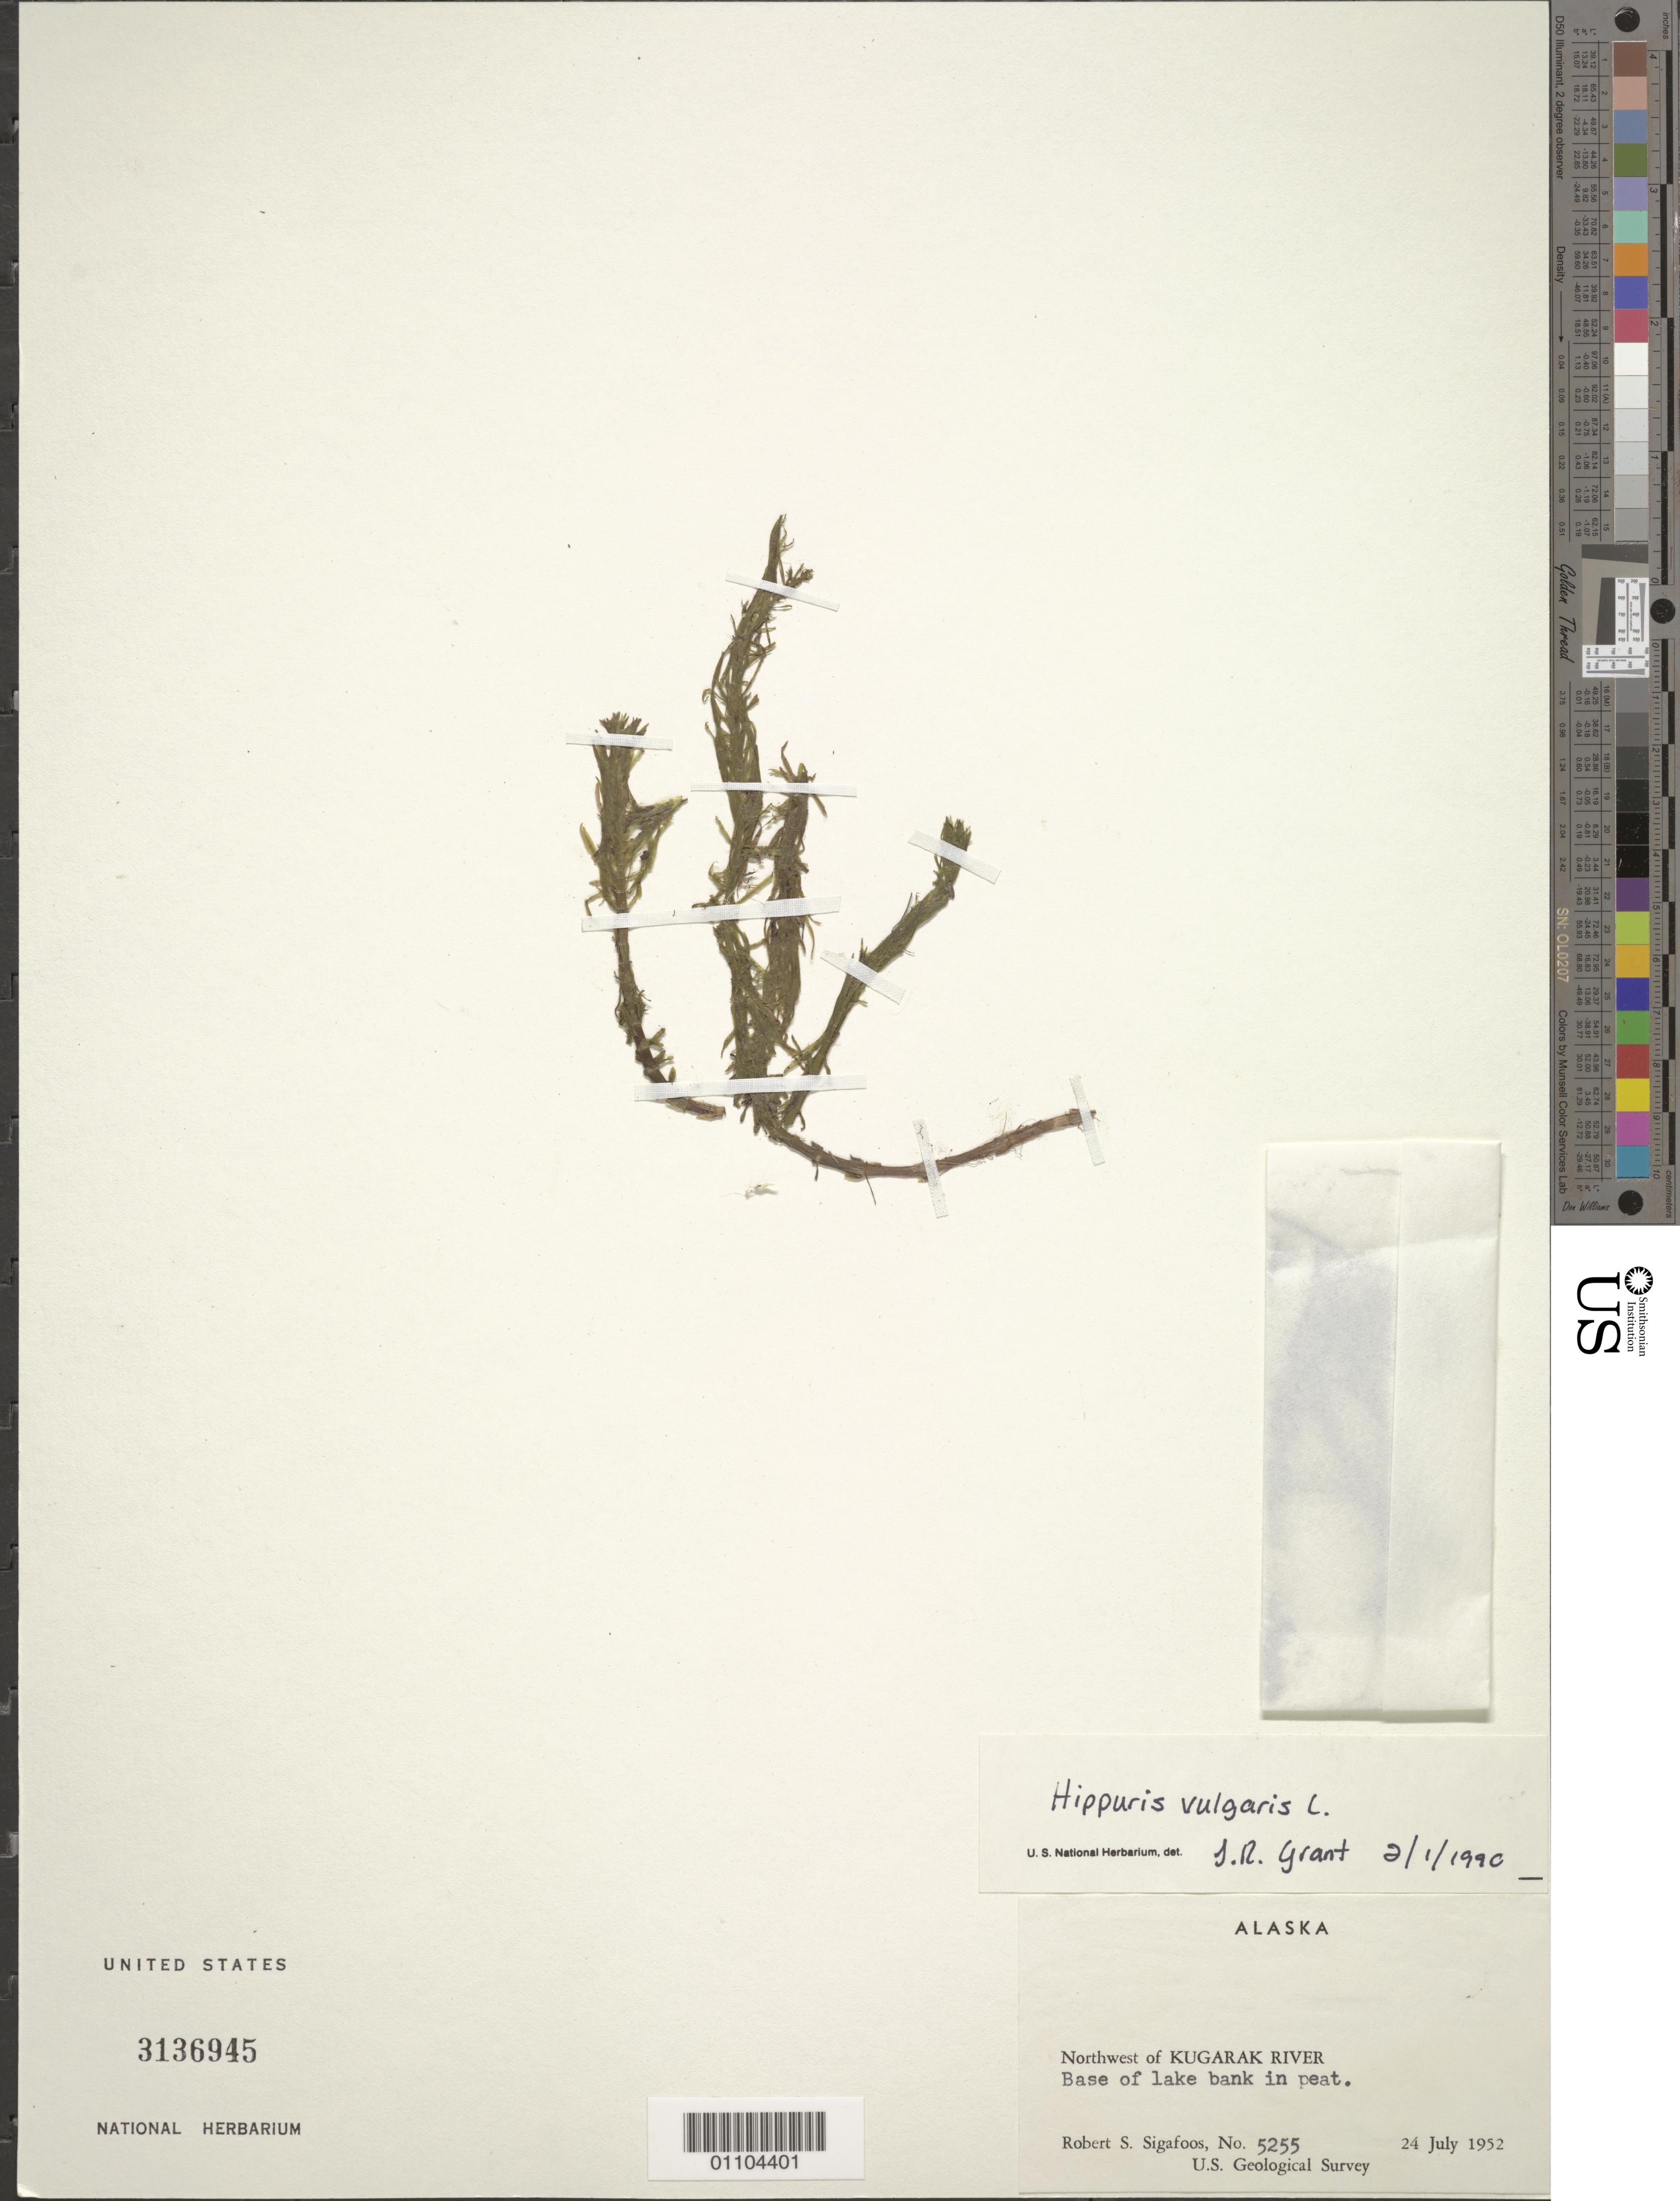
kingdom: Plantae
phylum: Tracheophyta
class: Magnoliopsida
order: Lamiales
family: Plantaginaceae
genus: Hippuris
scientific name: Hippuris vulgaris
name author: L.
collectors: R. Sigafoos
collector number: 5255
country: United States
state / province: Alaska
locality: NW of Kugarak River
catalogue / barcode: US 3136945